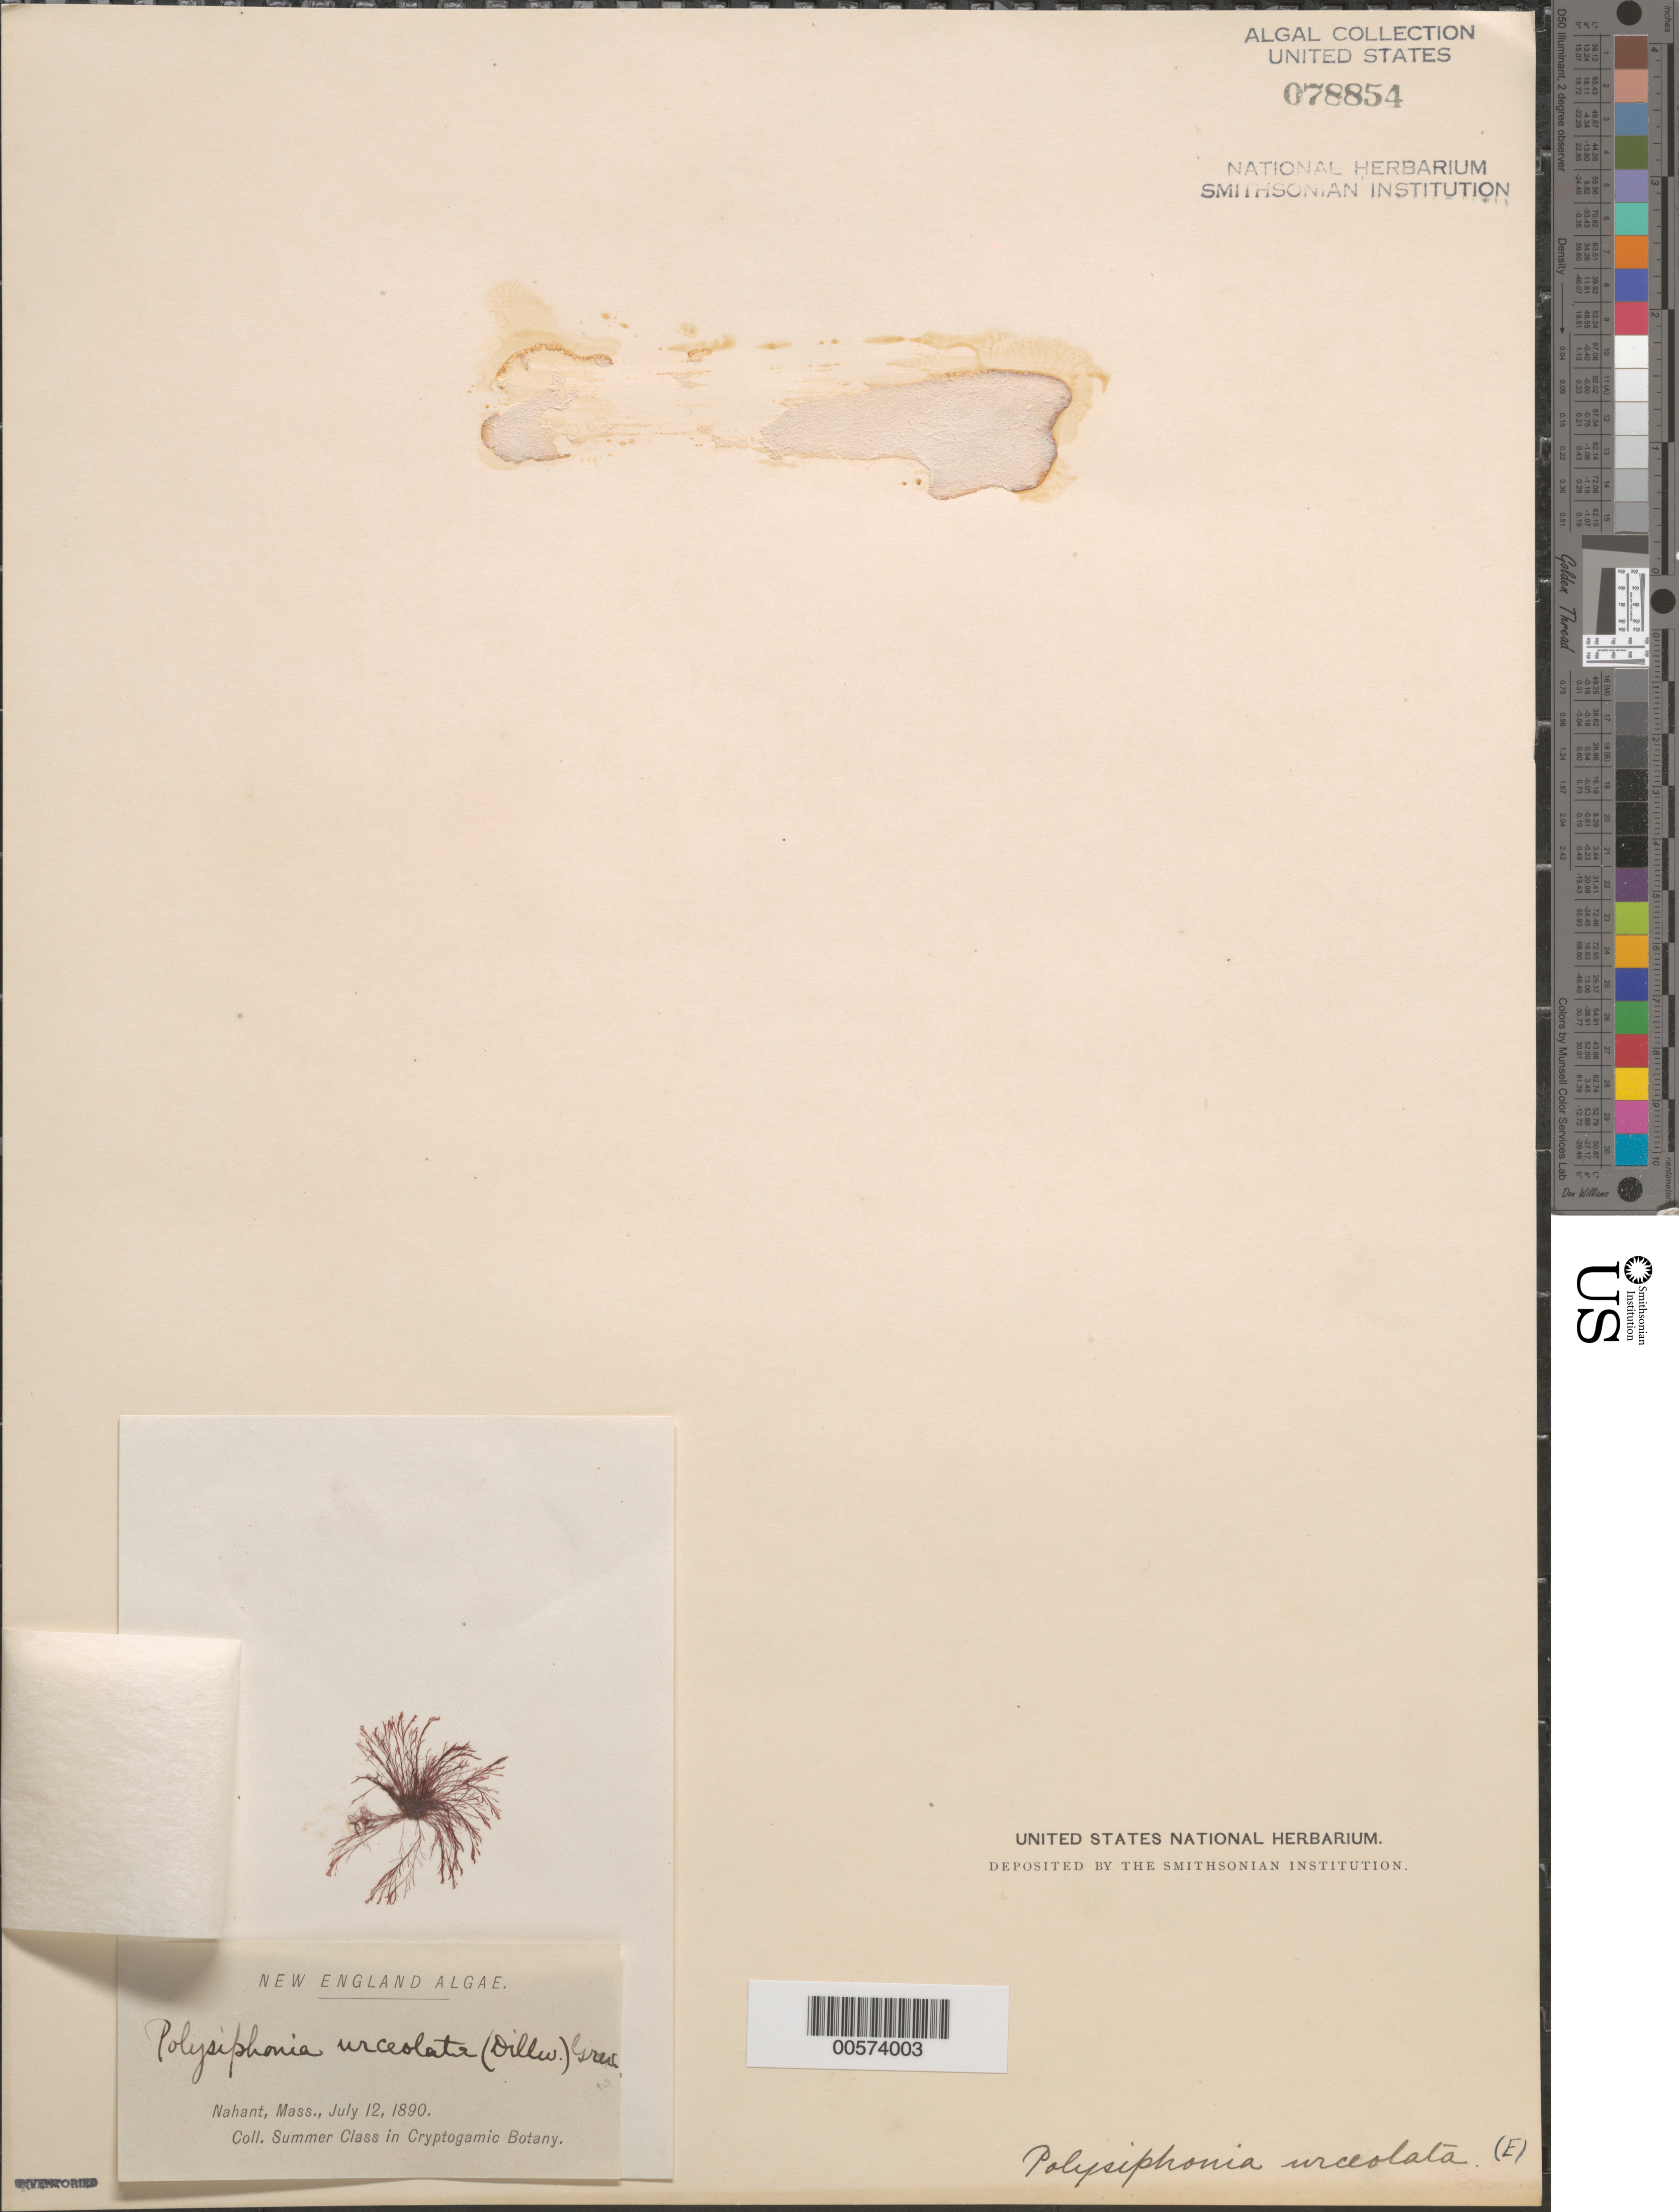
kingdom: Plantae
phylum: Rhodophyta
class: Florideophyceae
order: Ceramiales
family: Rhodomelaceae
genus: Polysiphonia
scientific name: Polysiphonia urceolata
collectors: Cryptogamic Botany Summer Clas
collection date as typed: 12 Jul 1890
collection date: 1890-07-12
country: United States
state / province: Massachusetts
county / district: Essex County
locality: Nahant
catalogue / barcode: US 78854